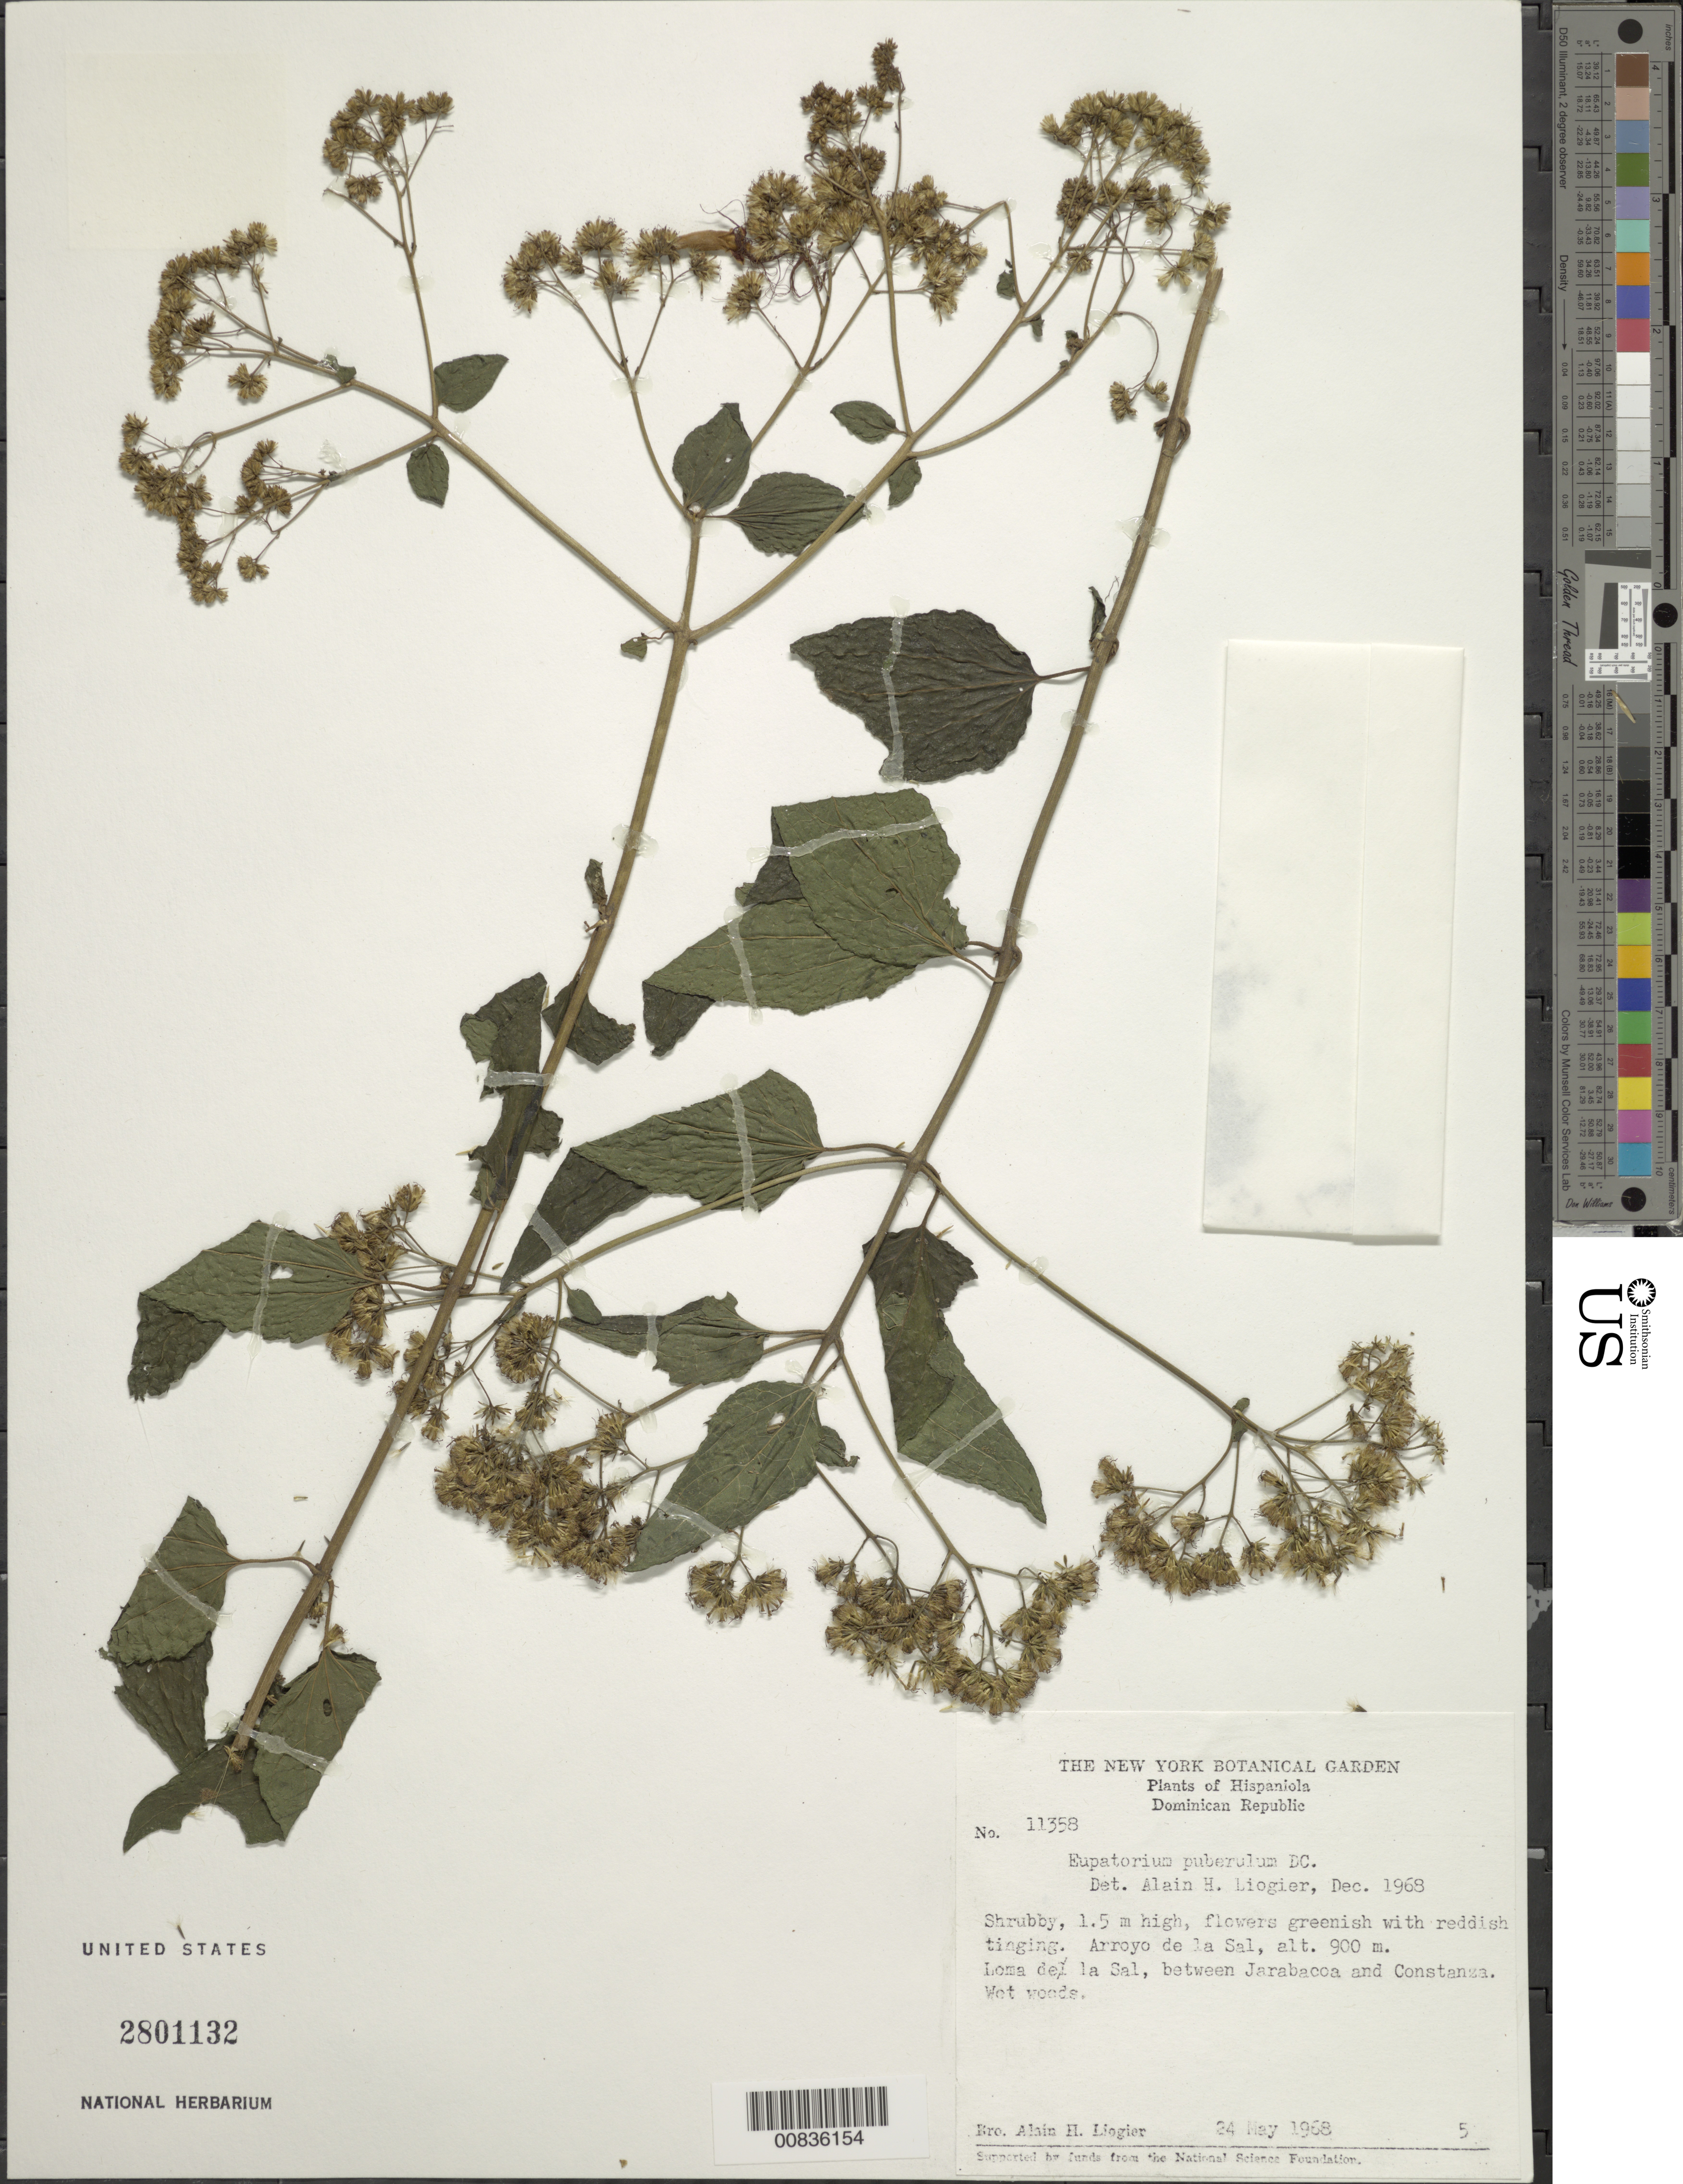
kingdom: Plantae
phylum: Tracheophyta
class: Magnoliopsida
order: Asterales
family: Asteraceae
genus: Koanophyllon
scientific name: Koanophyllon puberulum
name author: (DC.) R.M. King & H. Rob.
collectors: A. H. Liogier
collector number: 11358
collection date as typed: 24 May 1968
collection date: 1968-05-24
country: Dominican Republic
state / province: La Vega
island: Hispaniola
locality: Arroyo de la Sal, Loma de la Sal, between Jarabacoa and Constanza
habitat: Wet woods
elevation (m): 900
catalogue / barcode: US 2801132